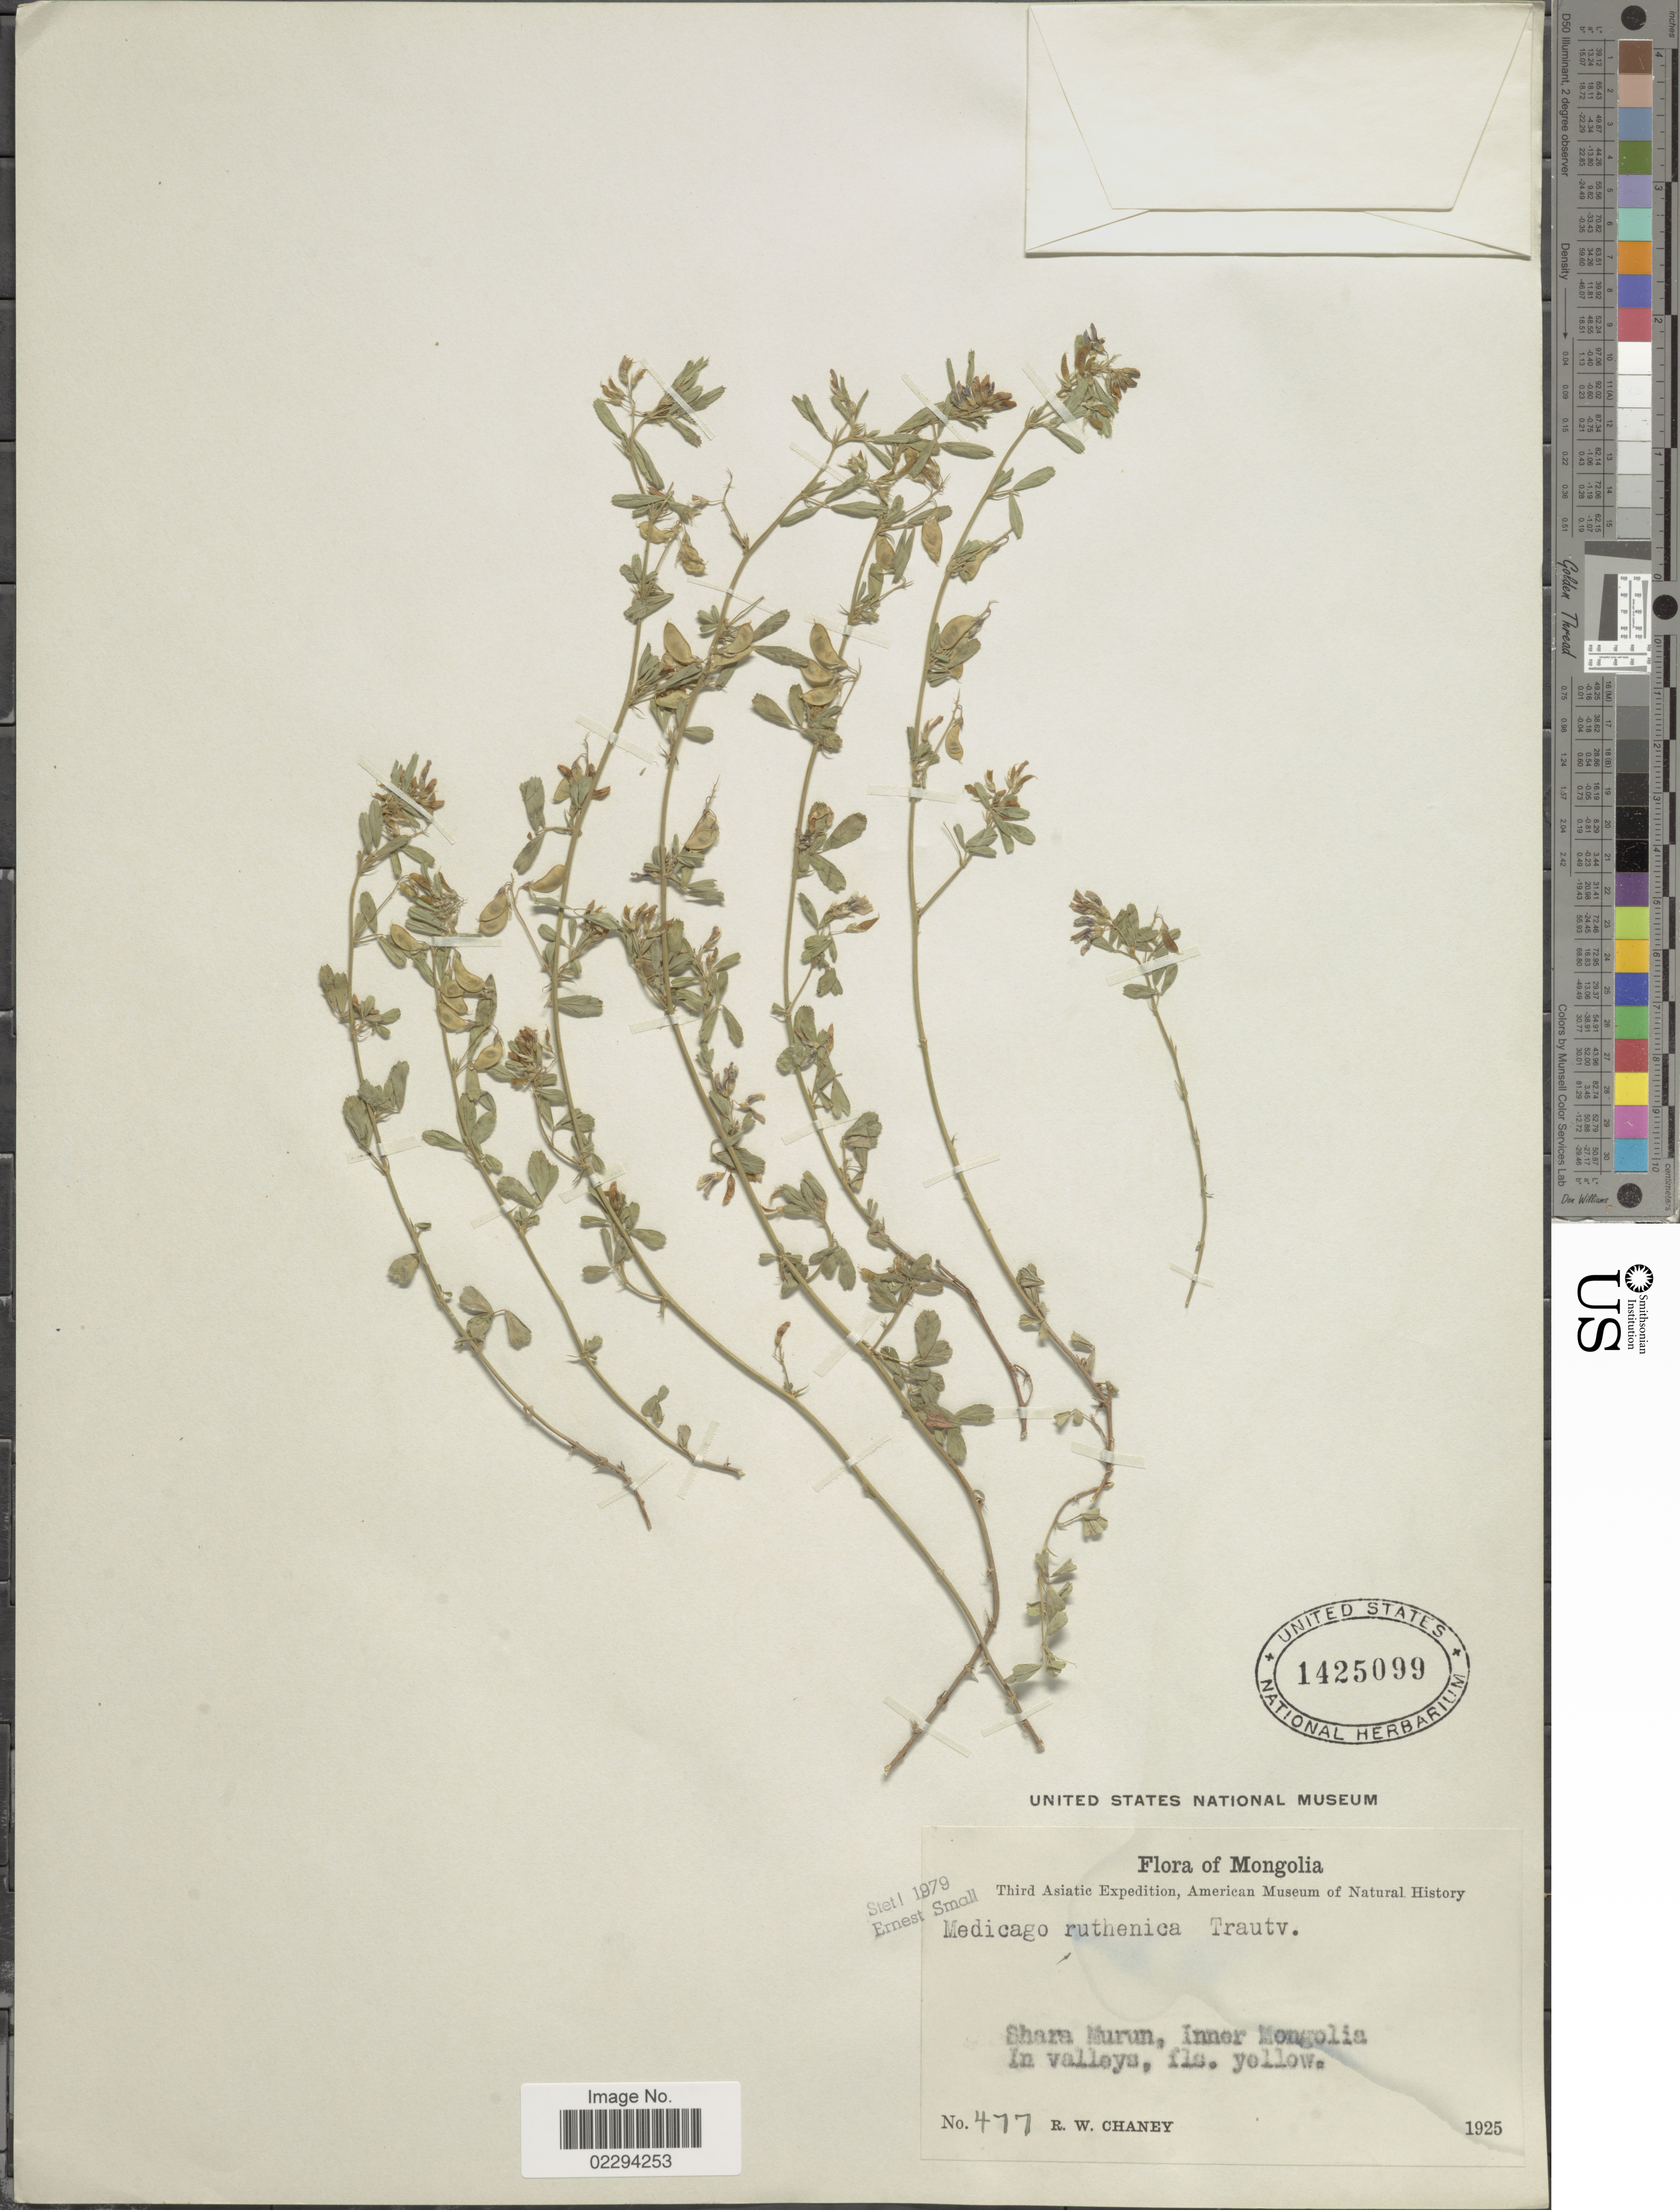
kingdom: Plantae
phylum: Tracheophyta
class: Magnoliopsida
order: Fabales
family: Fabaceae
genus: Medicago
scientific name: Medicago ruthenica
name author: (L.) Trautv.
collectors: R. Chaney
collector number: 477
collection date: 1925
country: China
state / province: Nei Monggol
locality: Inner Mongolia, Shara Murum, in valleys.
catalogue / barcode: US 1425099